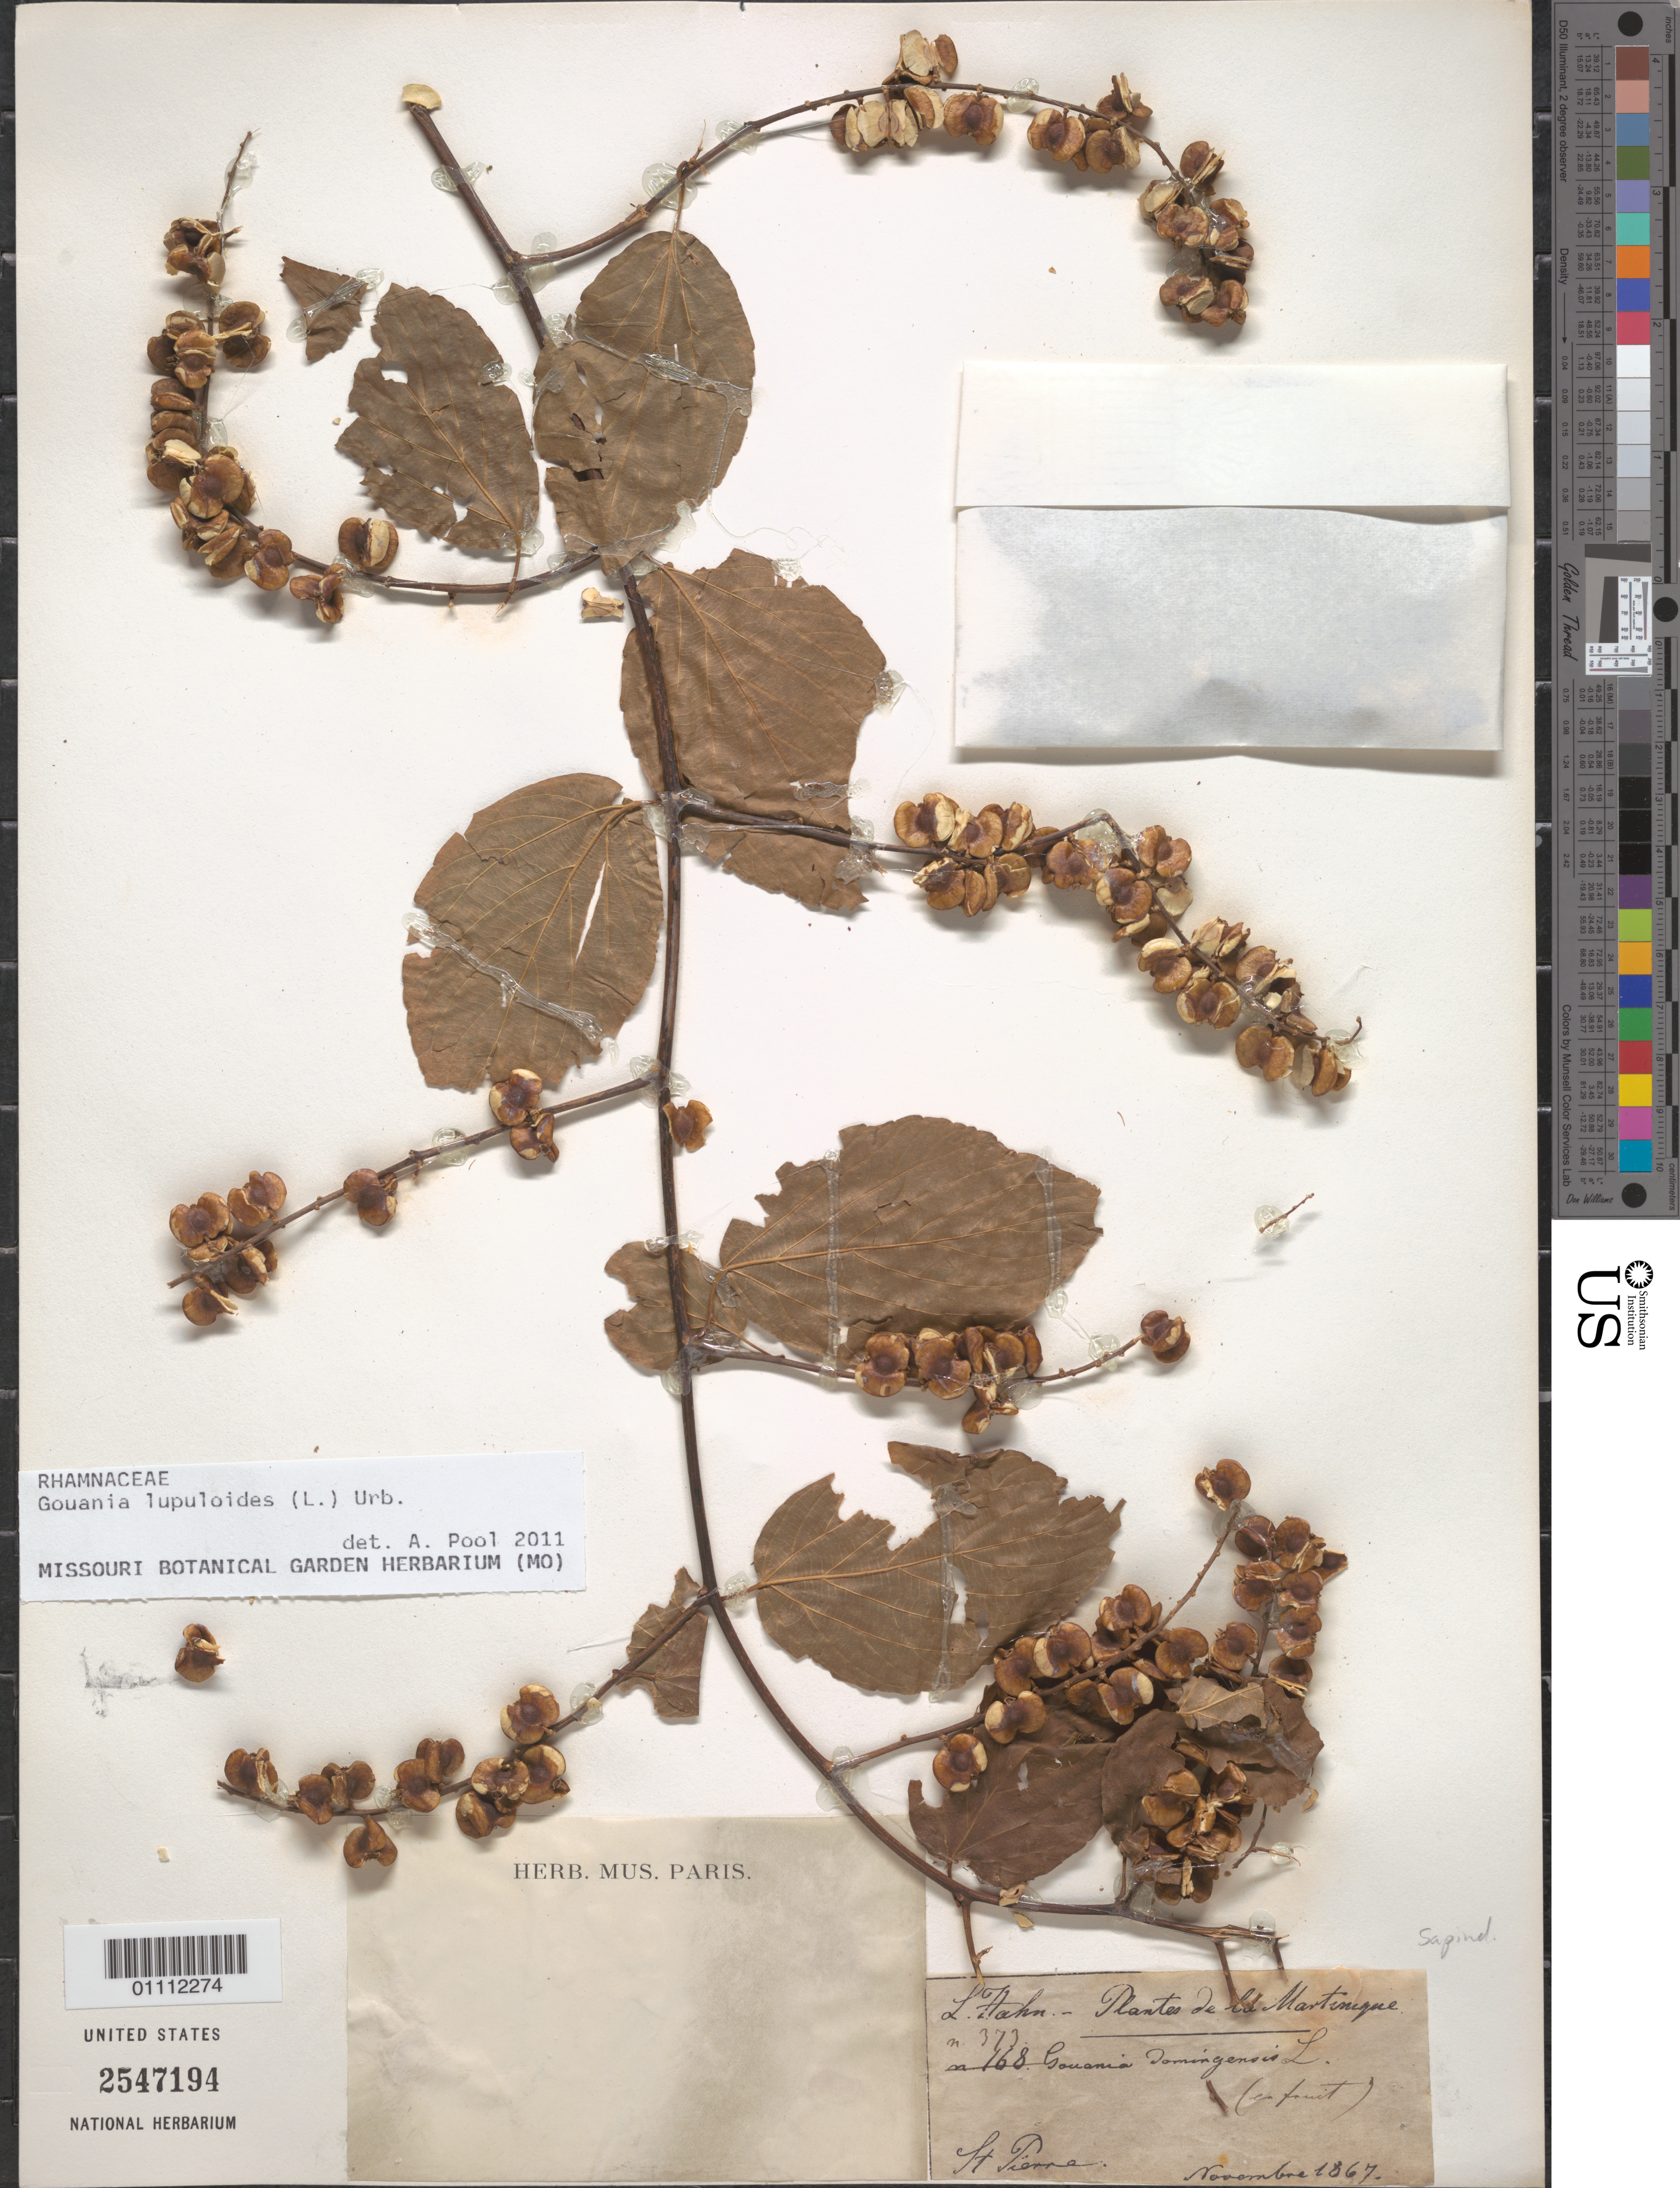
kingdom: Plantae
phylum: Tracheophyta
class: Magnoliopsida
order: Rosales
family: Rhamnaceae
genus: Gouania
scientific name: Gouania lupuloides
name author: (L.) Urb.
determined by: Pool, A., (MO), Missouri Botanical Garden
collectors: L. Hahn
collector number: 373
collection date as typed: Nov 1867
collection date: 1867-11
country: Martinique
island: Martinique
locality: St. Pierre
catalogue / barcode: US 2547194